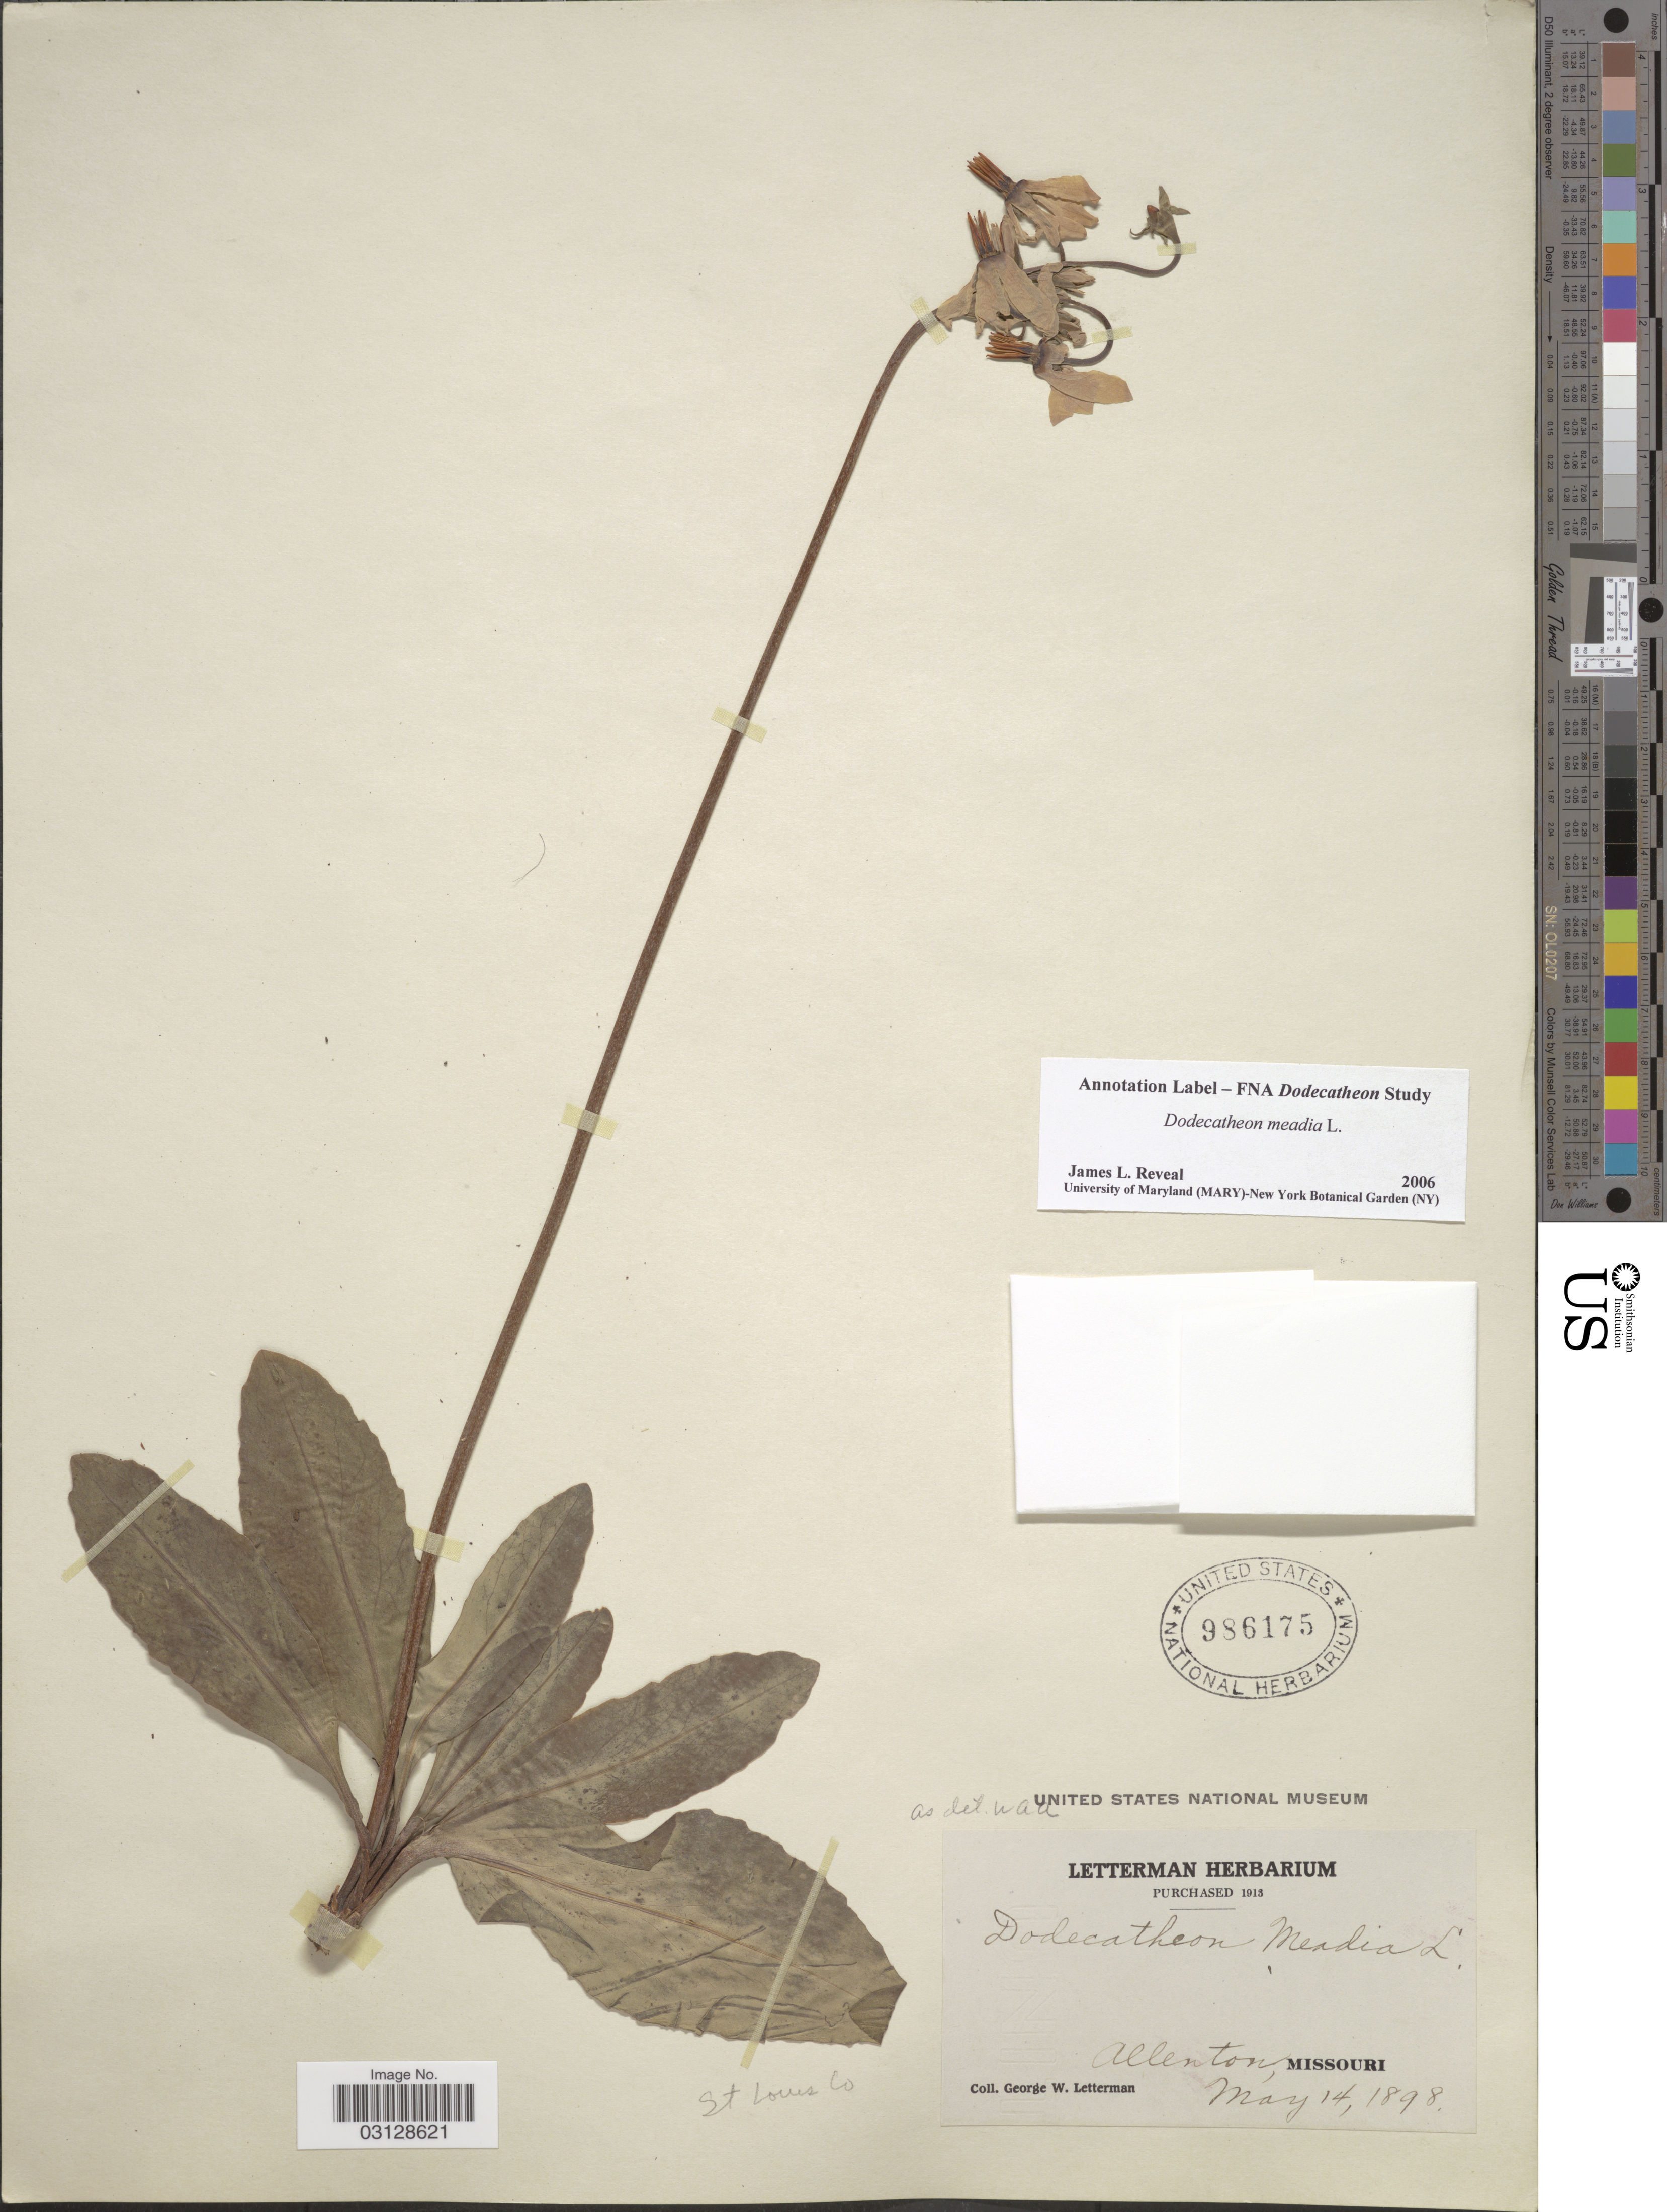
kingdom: Plantae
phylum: Tracheophyta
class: Magnoliopsida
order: Ericales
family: Primulaceae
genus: Dodecatheon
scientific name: Dodecatheon meadia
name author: L.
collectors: G. W. Letterman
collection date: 1898-05-14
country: United States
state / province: Missouri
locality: Allenton. St Louis Co.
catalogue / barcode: US 986175